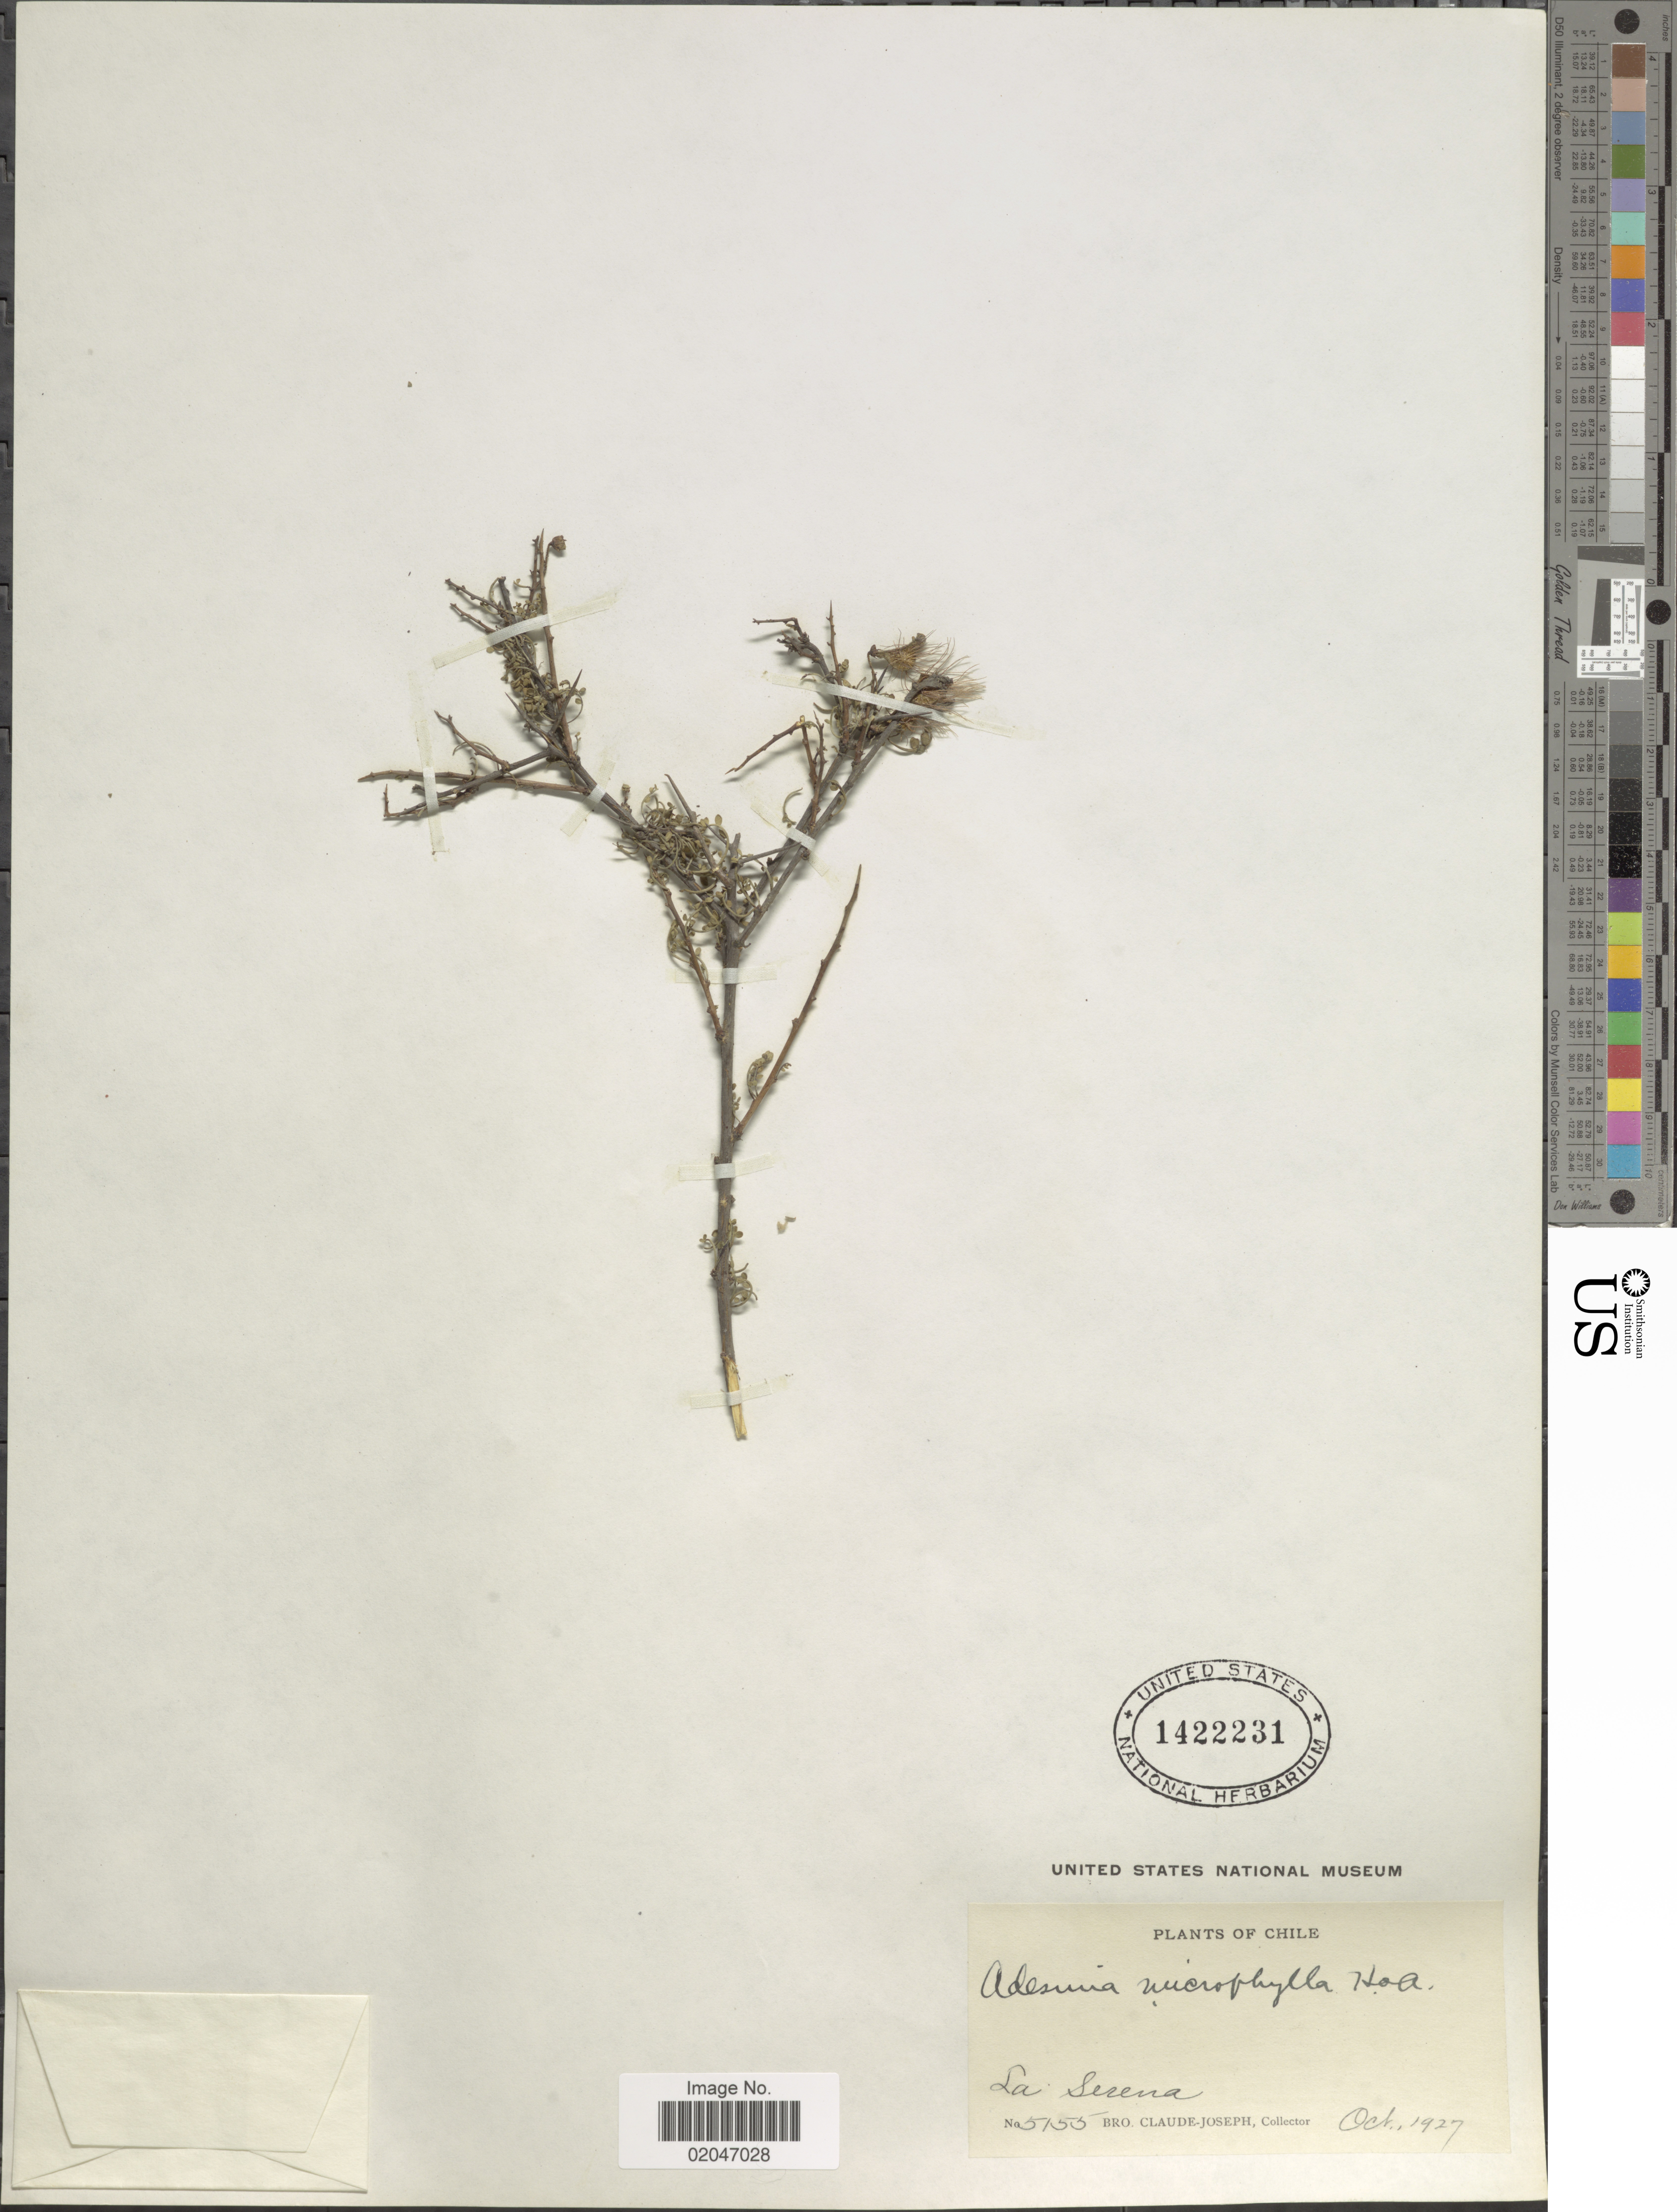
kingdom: Plantae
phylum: Tracheophyta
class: Magnoliopsida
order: Fabales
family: Fabaceae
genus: Adesmia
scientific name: Adesmia microphylla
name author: Hook. & Arn.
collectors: Bro. Claude-Joseph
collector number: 5155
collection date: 1927-10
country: Chile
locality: La Serena.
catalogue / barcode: US 1422231